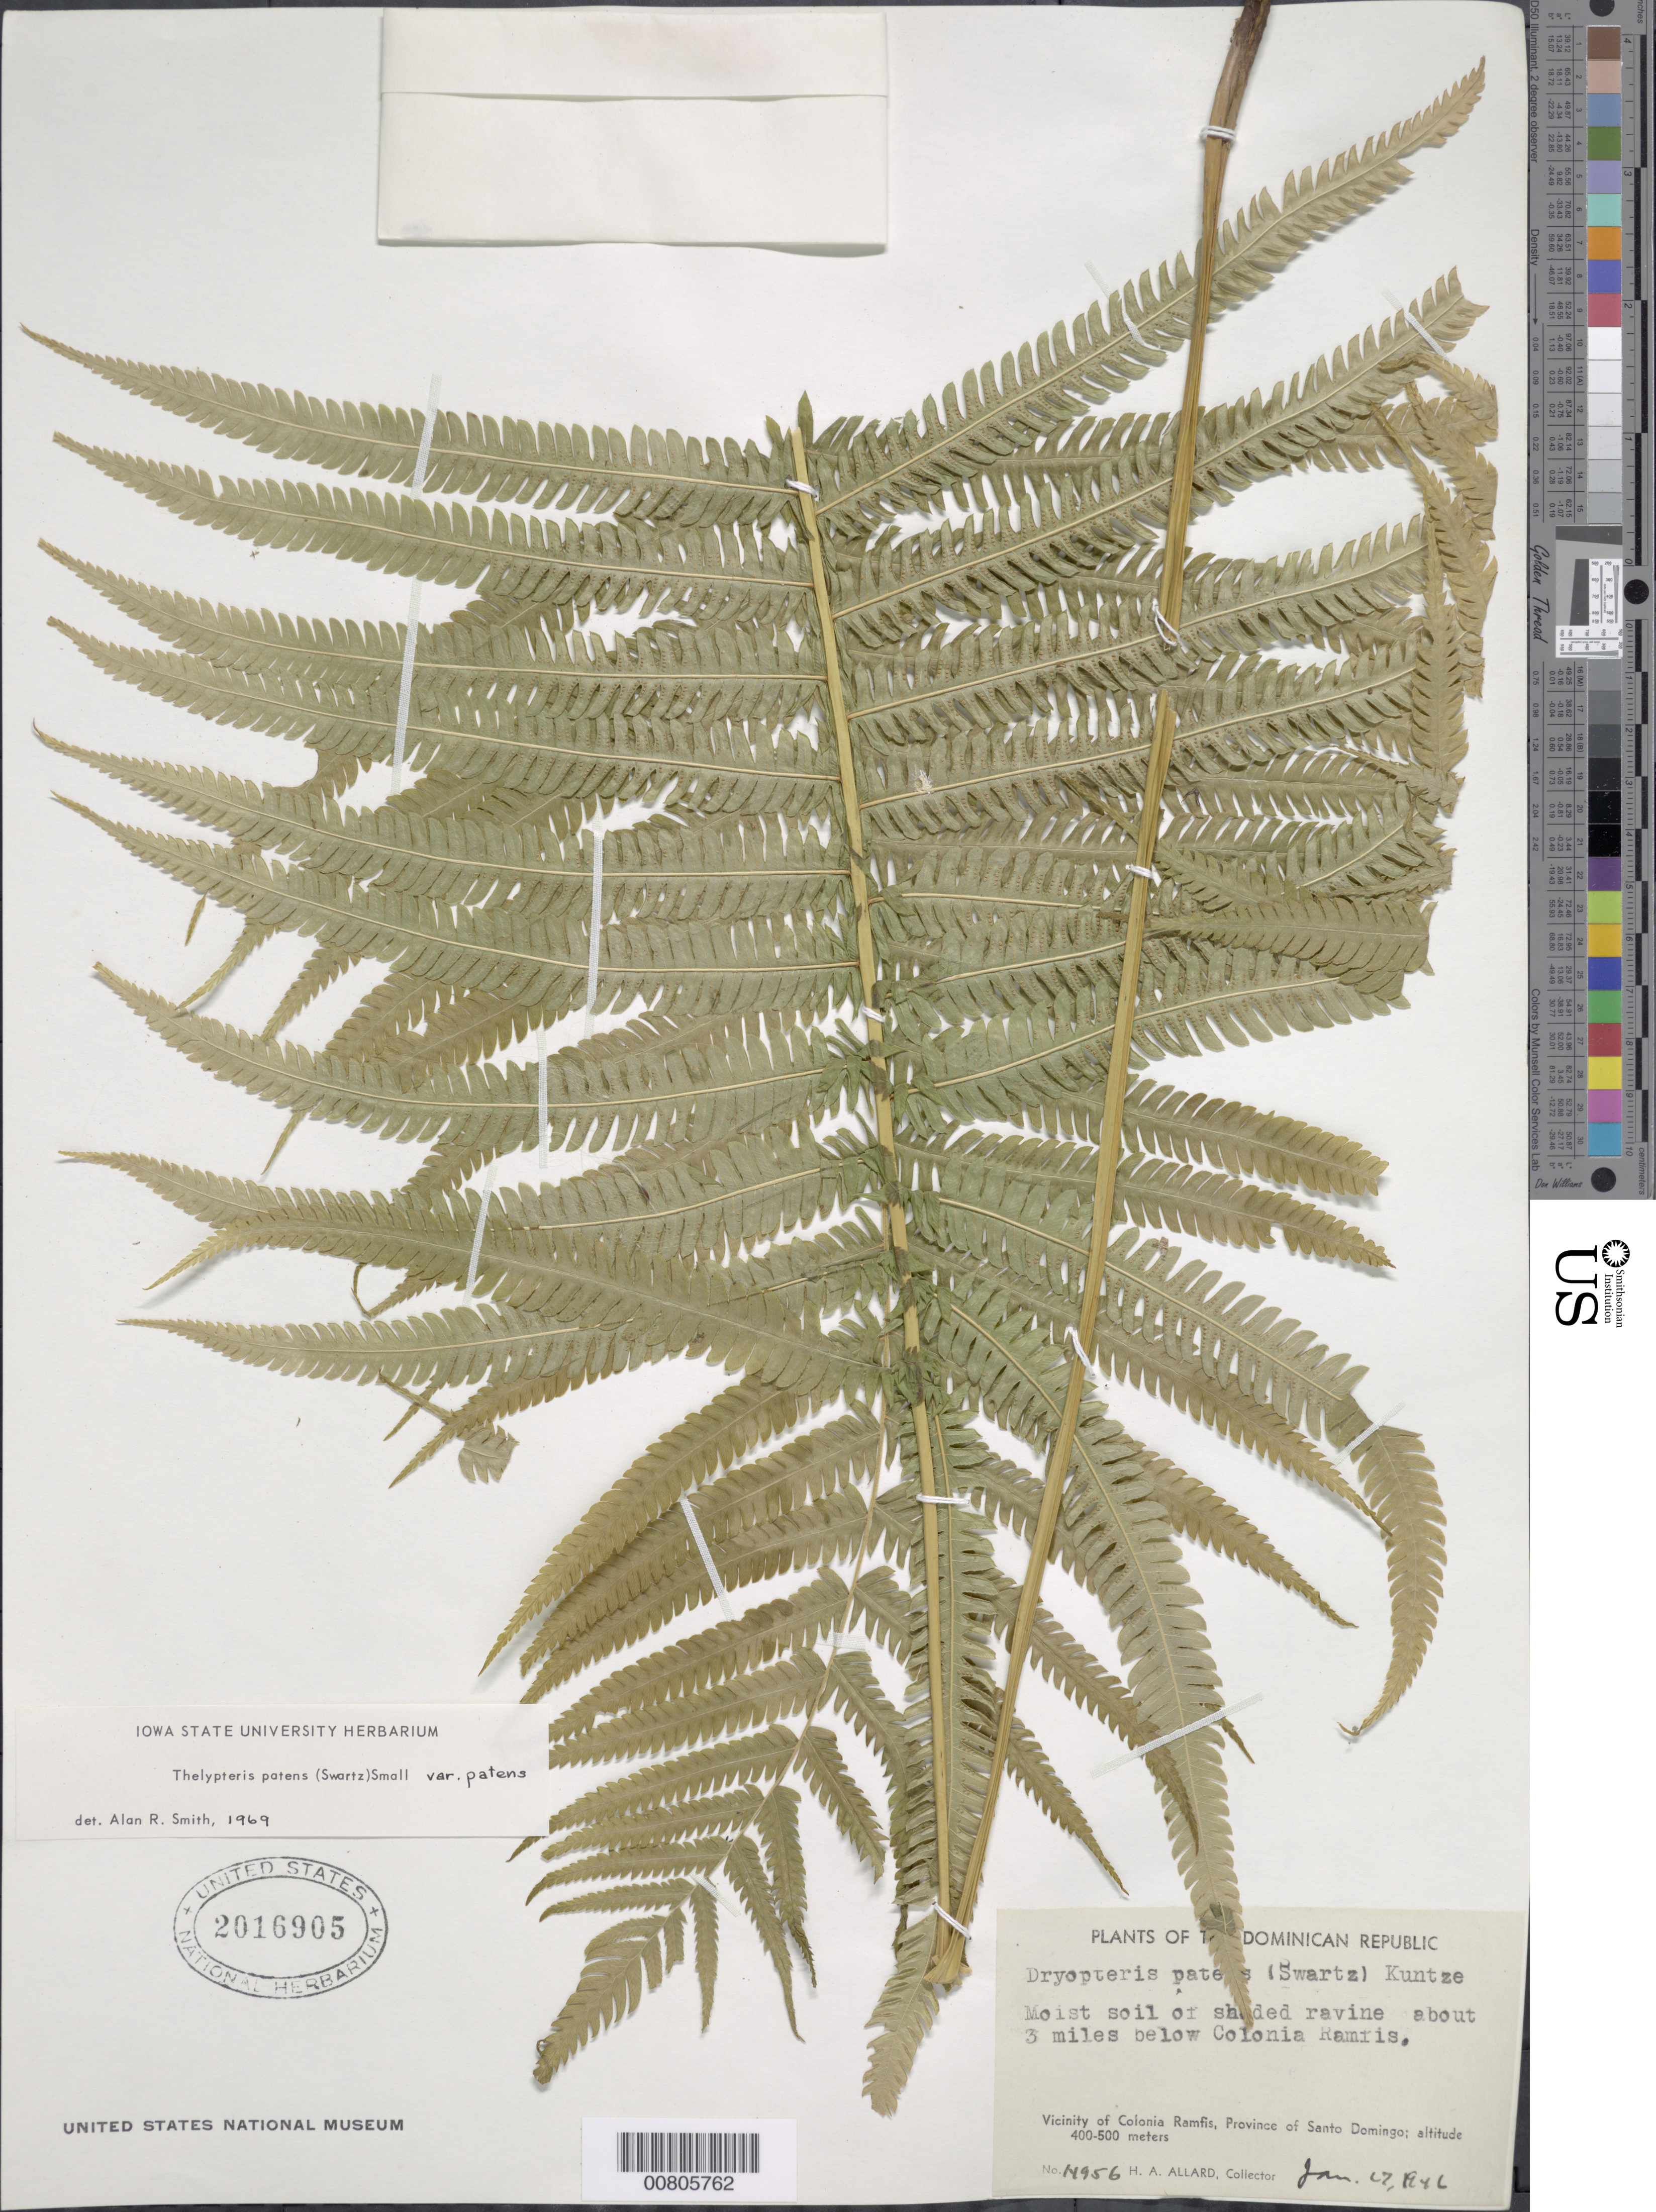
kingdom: Plantae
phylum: Tracheophyta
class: Polypodiopsida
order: Polypodiales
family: Thelypteridaceae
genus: Christella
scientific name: Christella patens var. patens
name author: (Sw.) Holttum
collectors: H. A. Allard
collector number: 14956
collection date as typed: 27 Jan 1946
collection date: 1946-01-27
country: Dominican Republic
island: Hispaniola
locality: Prov. Santo Domingo, 3 miles below Colonia Ramfis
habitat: Moist soil of shaded ravine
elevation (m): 400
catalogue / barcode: US 2016905